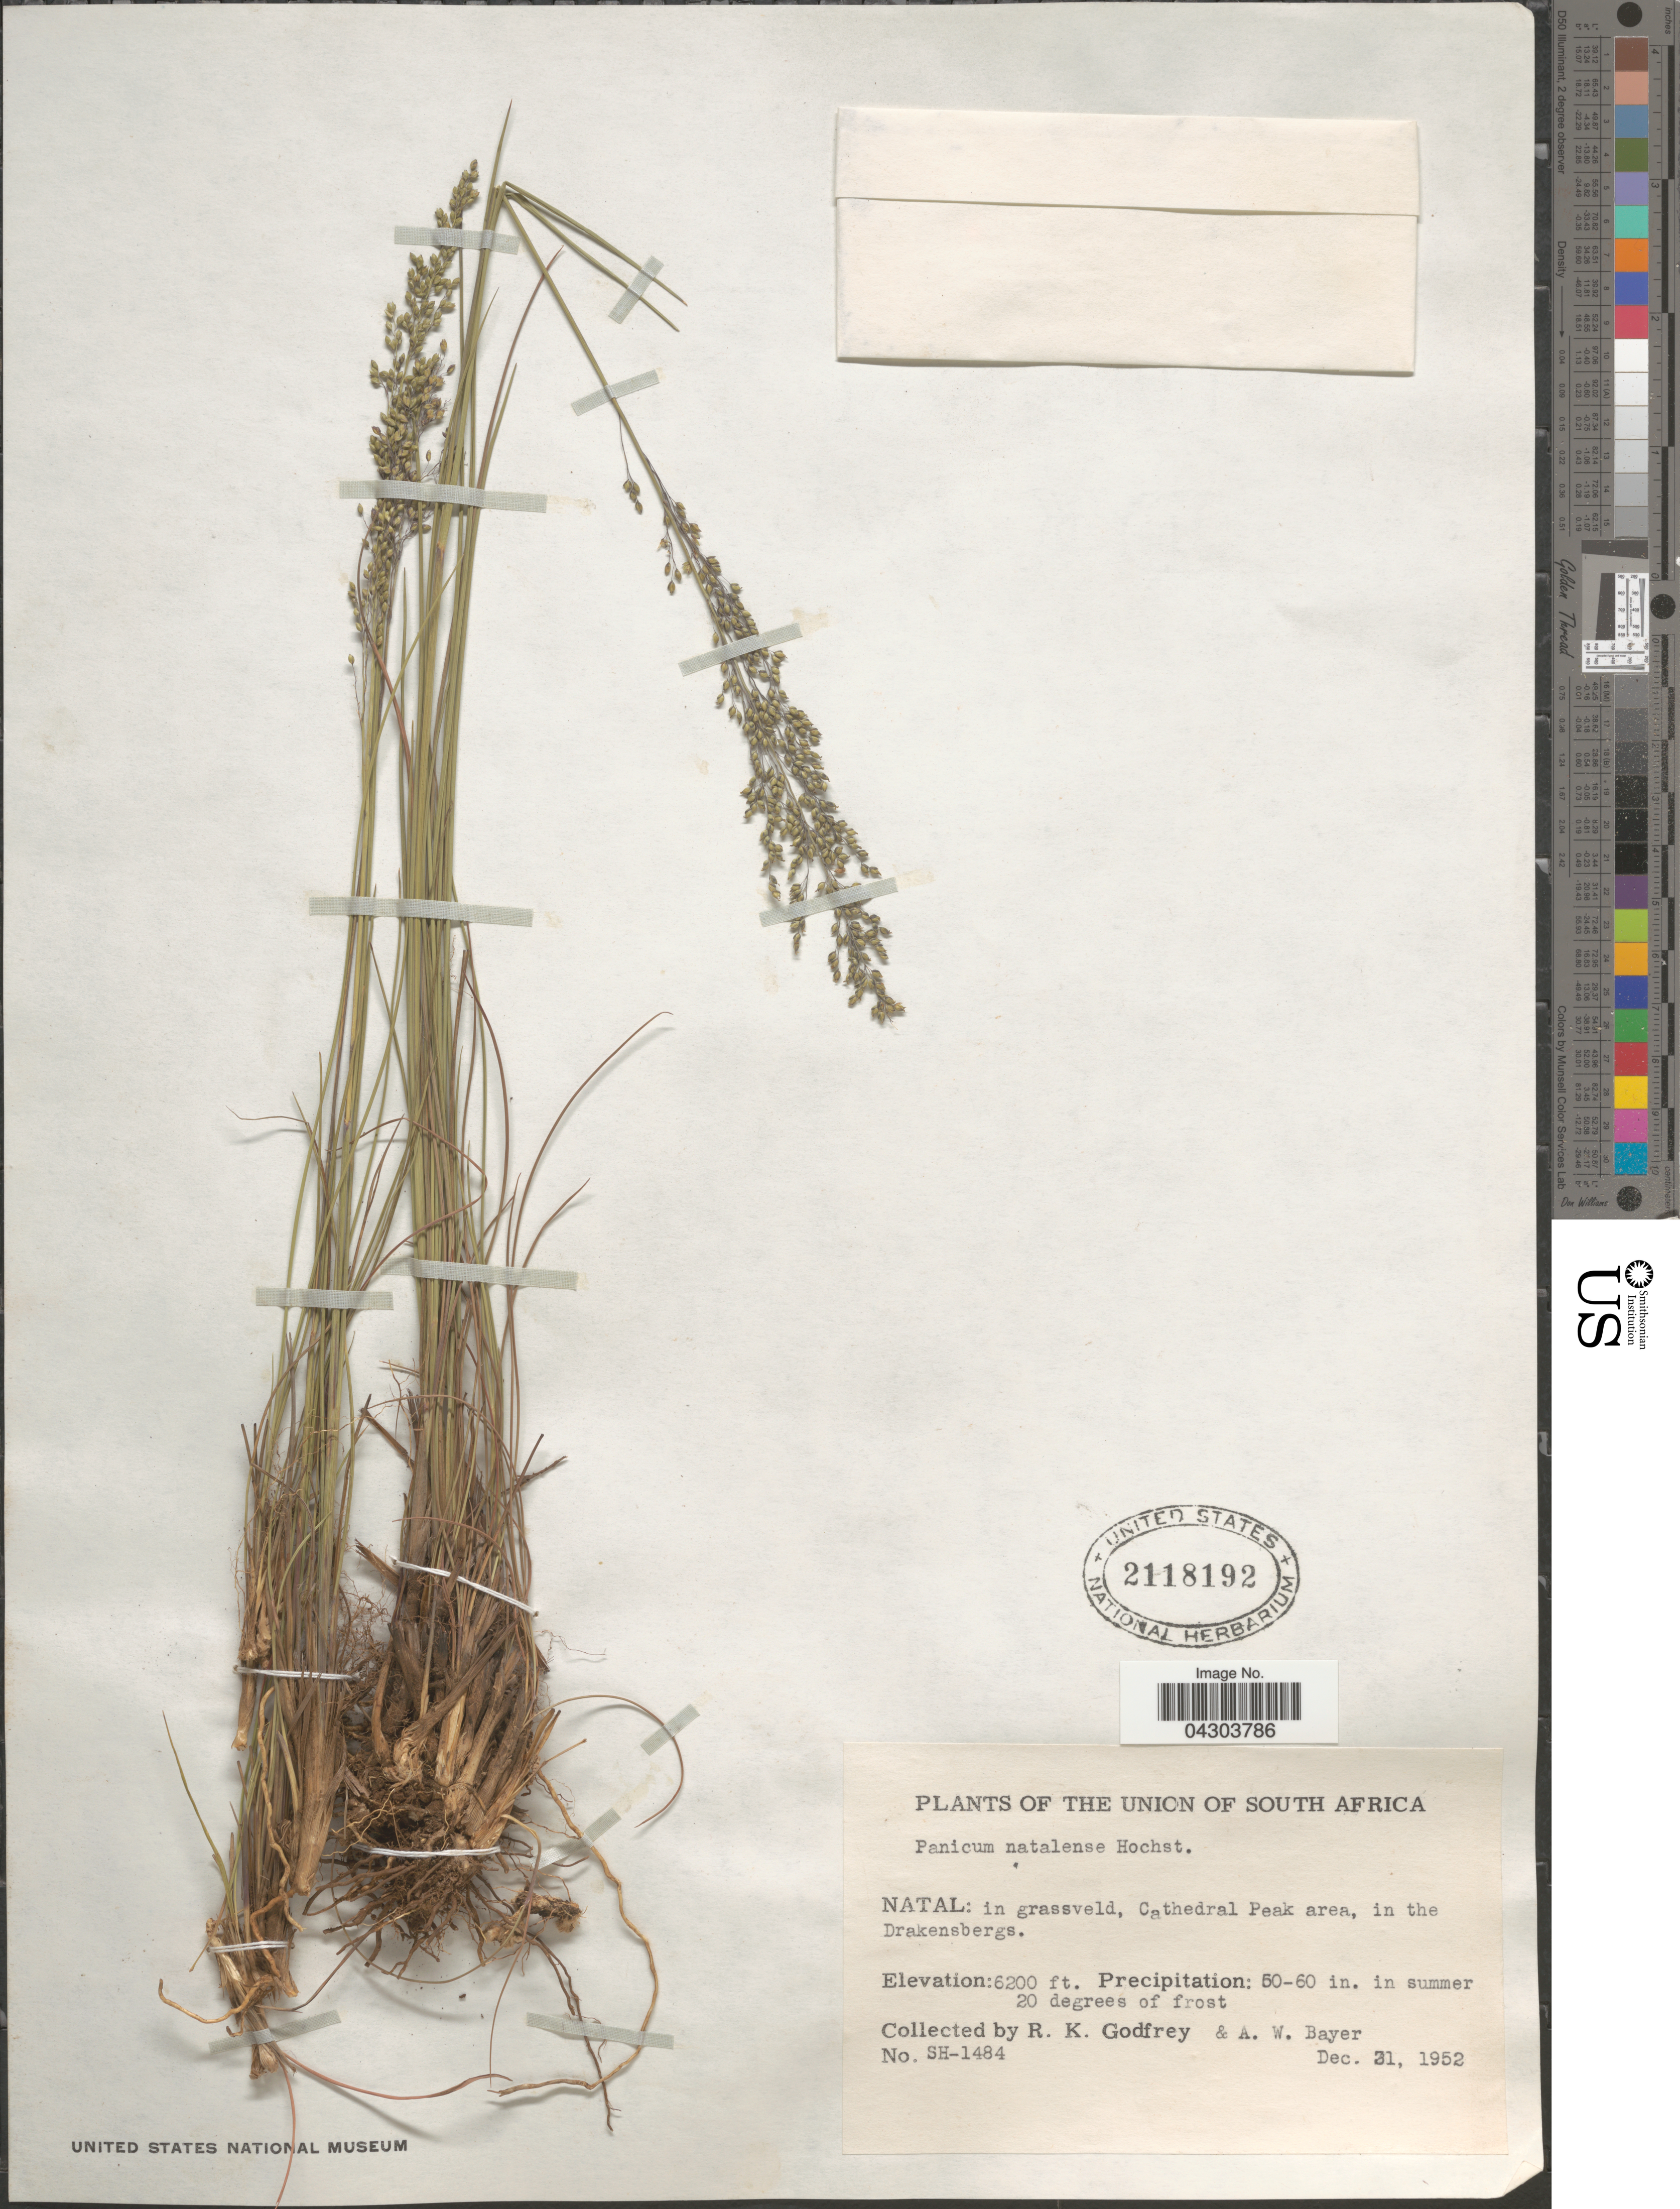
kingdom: Plantae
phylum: Tracheophyta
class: Liliopsida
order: Poales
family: Poaceae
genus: Panicum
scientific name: Panicum natalense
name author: Hochst.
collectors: R. K. Godfrey & A. Bayer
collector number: SH-1484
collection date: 1952-12-31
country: South Africa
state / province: KwaZulu-Natal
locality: The Union Of South Africa. Natal: in grassveld, Cathedral Peak area, in the Drakensbergs.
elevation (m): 1890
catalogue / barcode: US 2118192